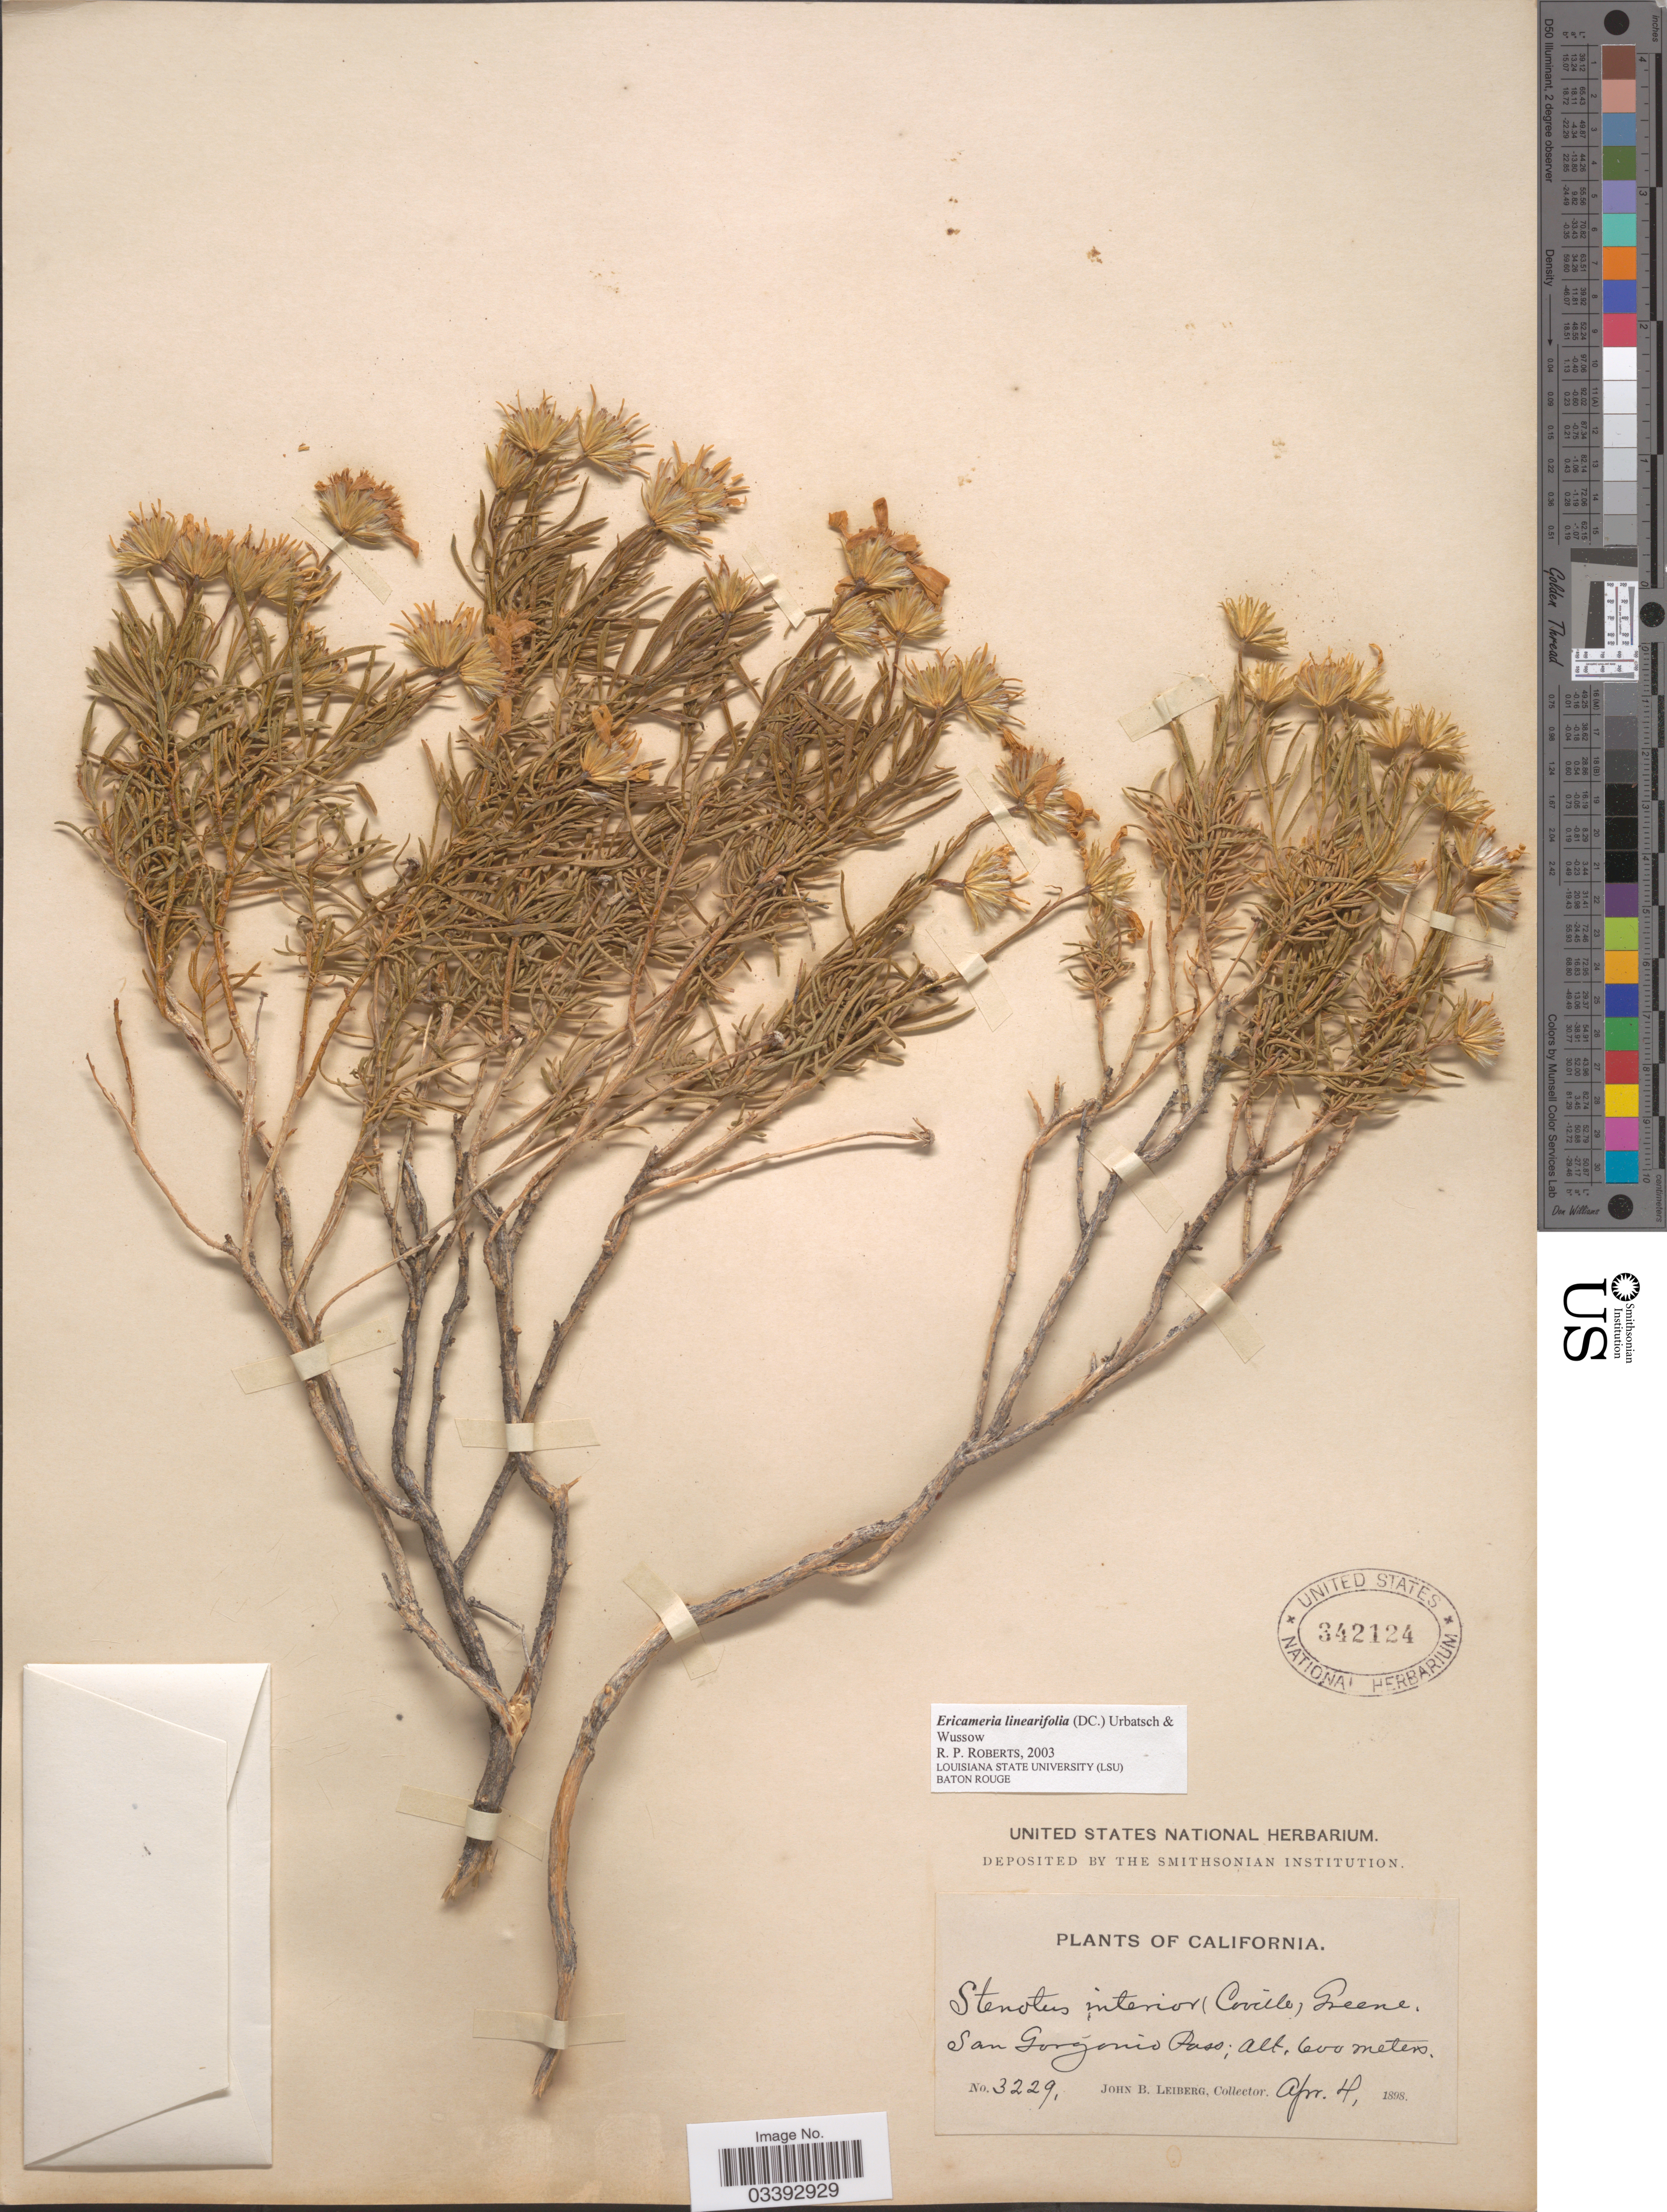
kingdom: Plantae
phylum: Tracheophyta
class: Magnoliopsida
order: Asterales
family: Asteraceae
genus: Ericameria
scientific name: Ericameria linearifolia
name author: (DC.) Urbatsch & Wussow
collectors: J. B. Leiberg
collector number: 3229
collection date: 1898-04-04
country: United States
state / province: California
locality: San Gorgonio Pass.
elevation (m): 600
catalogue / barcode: US 342124